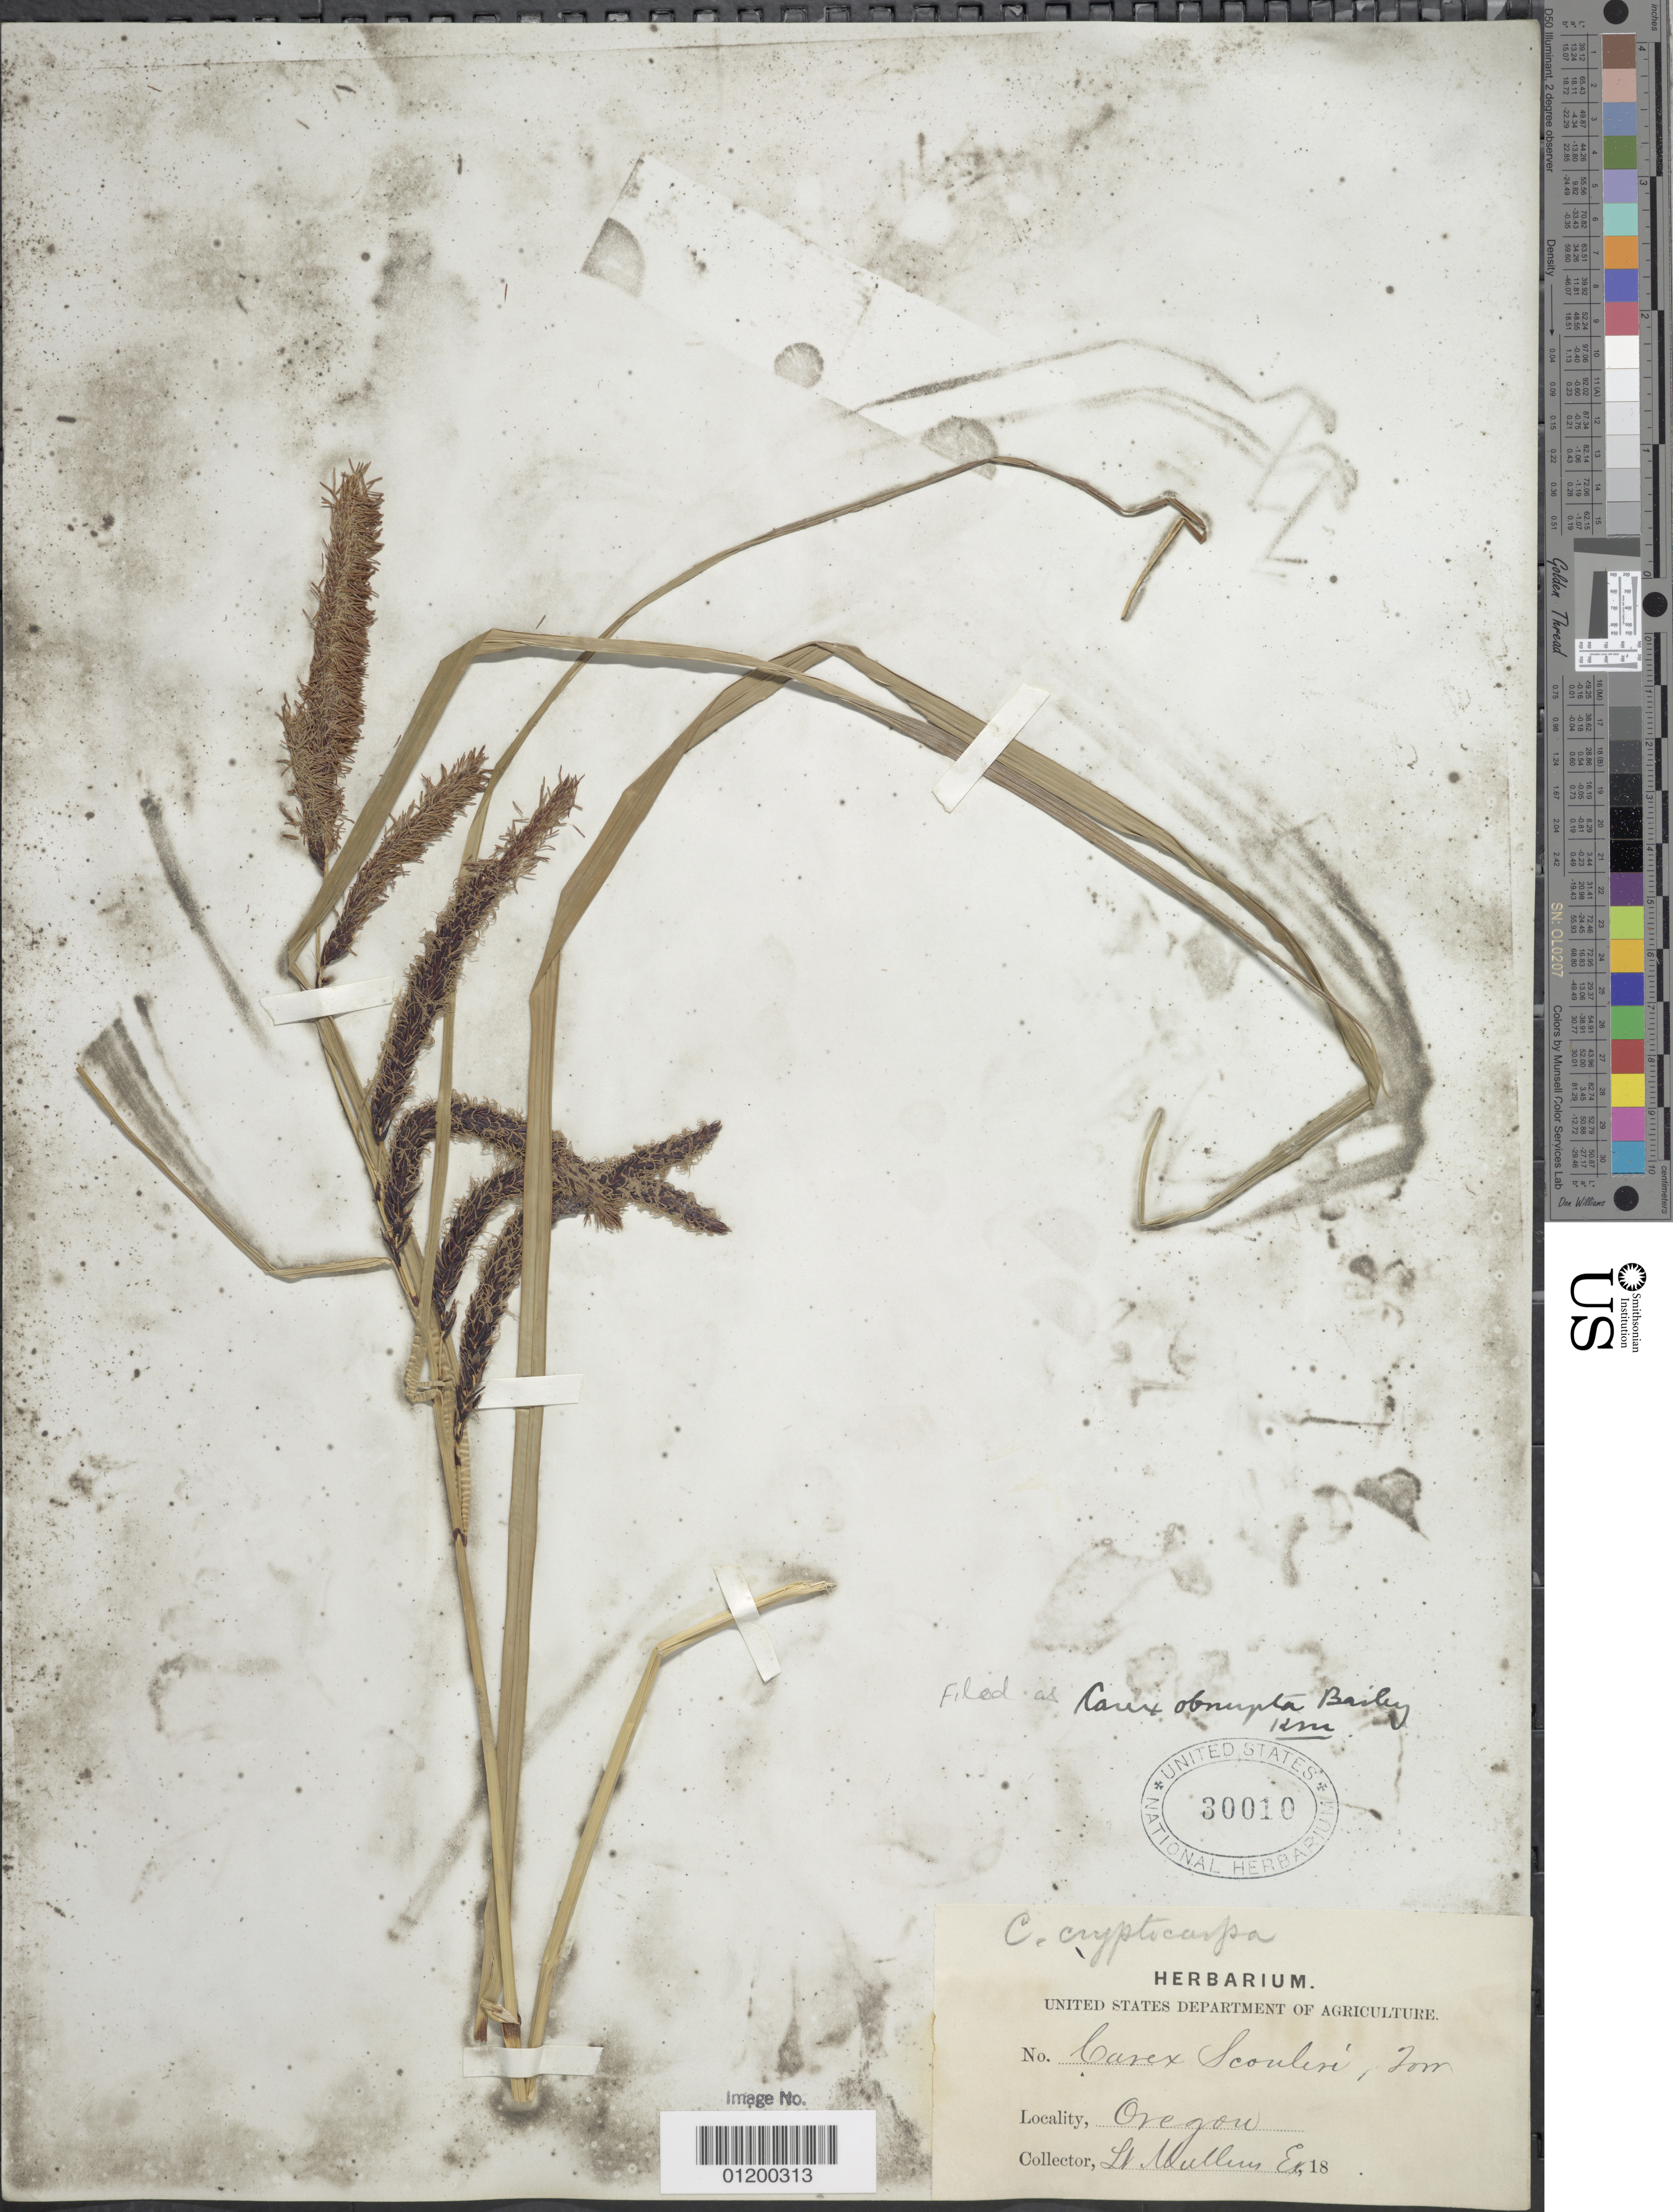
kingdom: Plantae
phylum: Tracheophyta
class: Liliopsida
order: Poales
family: Cyperaceae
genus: Carex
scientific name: Carex obnupta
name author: L.H. Bailey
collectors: H. Willey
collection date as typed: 18--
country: United States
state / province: Oregon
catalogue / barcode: US 30010